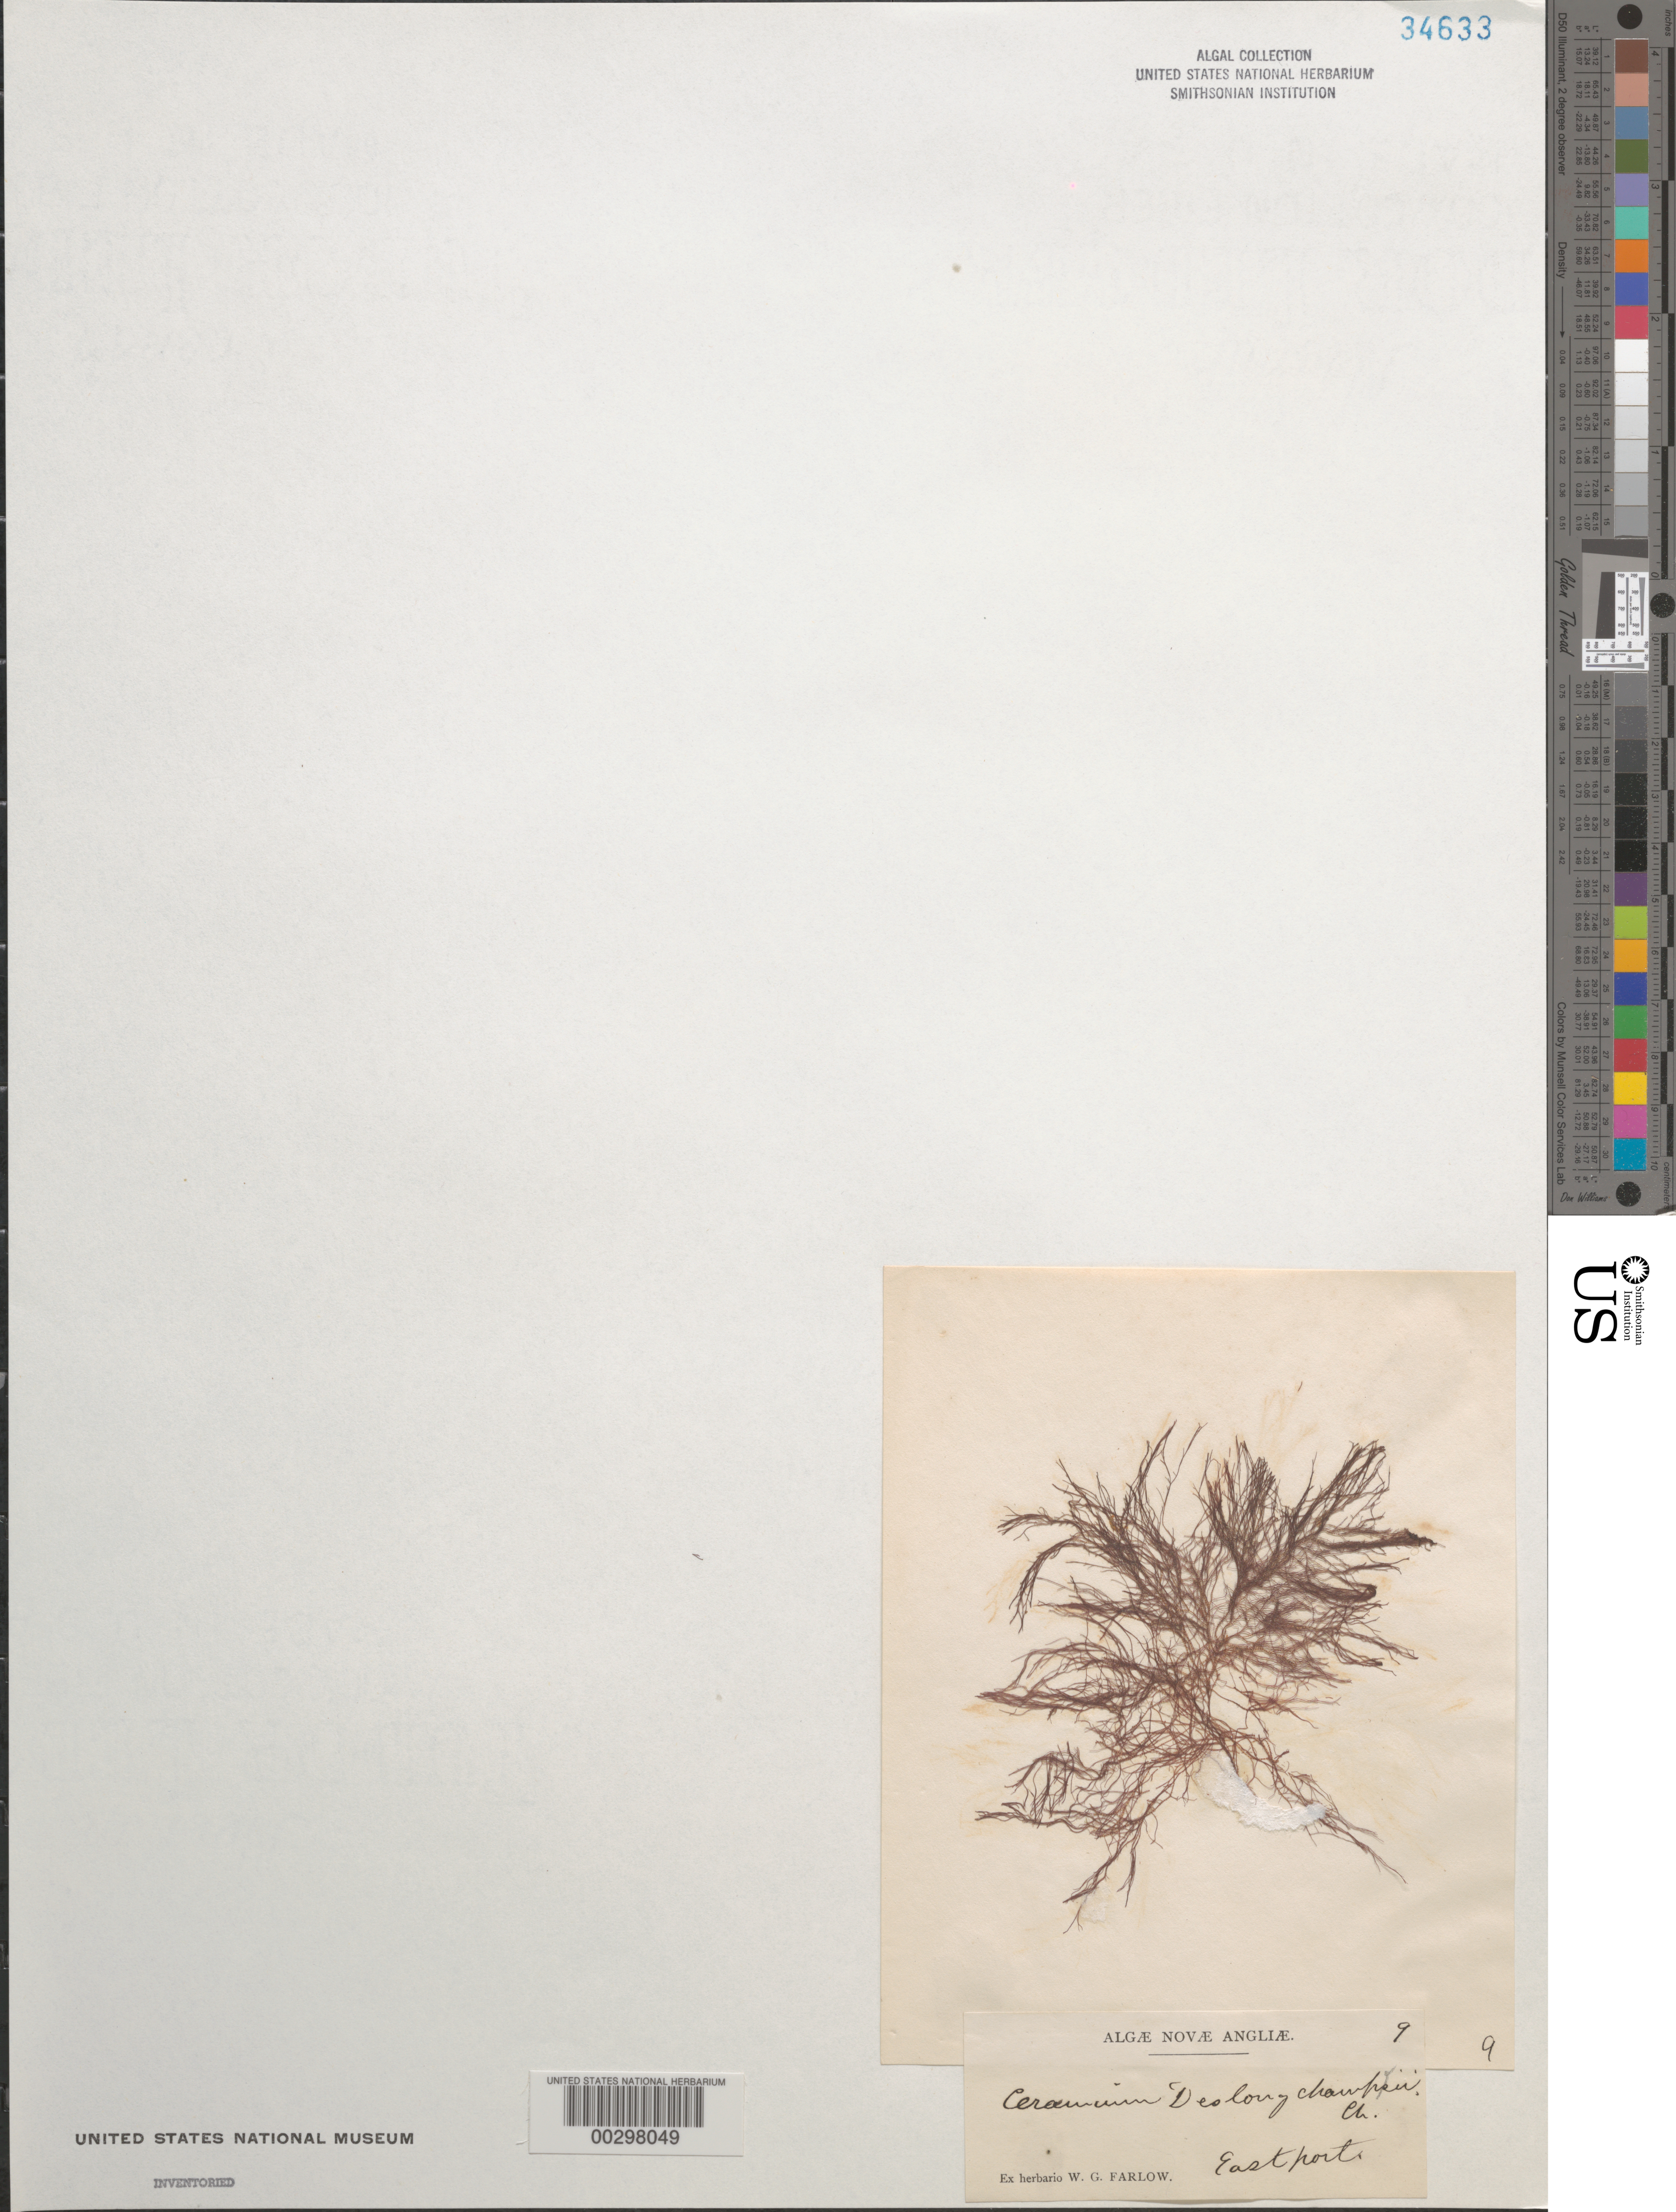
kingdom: Plantae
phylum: Rhodophyta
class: Florideophyceae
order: Ceramiales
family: Ceramiaceae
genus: Ceramium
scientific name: Ceramium deslongchampsii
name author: Chauvin ex Duby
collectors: W. Farlow (Herbarium)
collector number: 9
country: United States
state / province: Maine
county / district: Washington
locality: Eastport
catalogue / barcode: US 34633